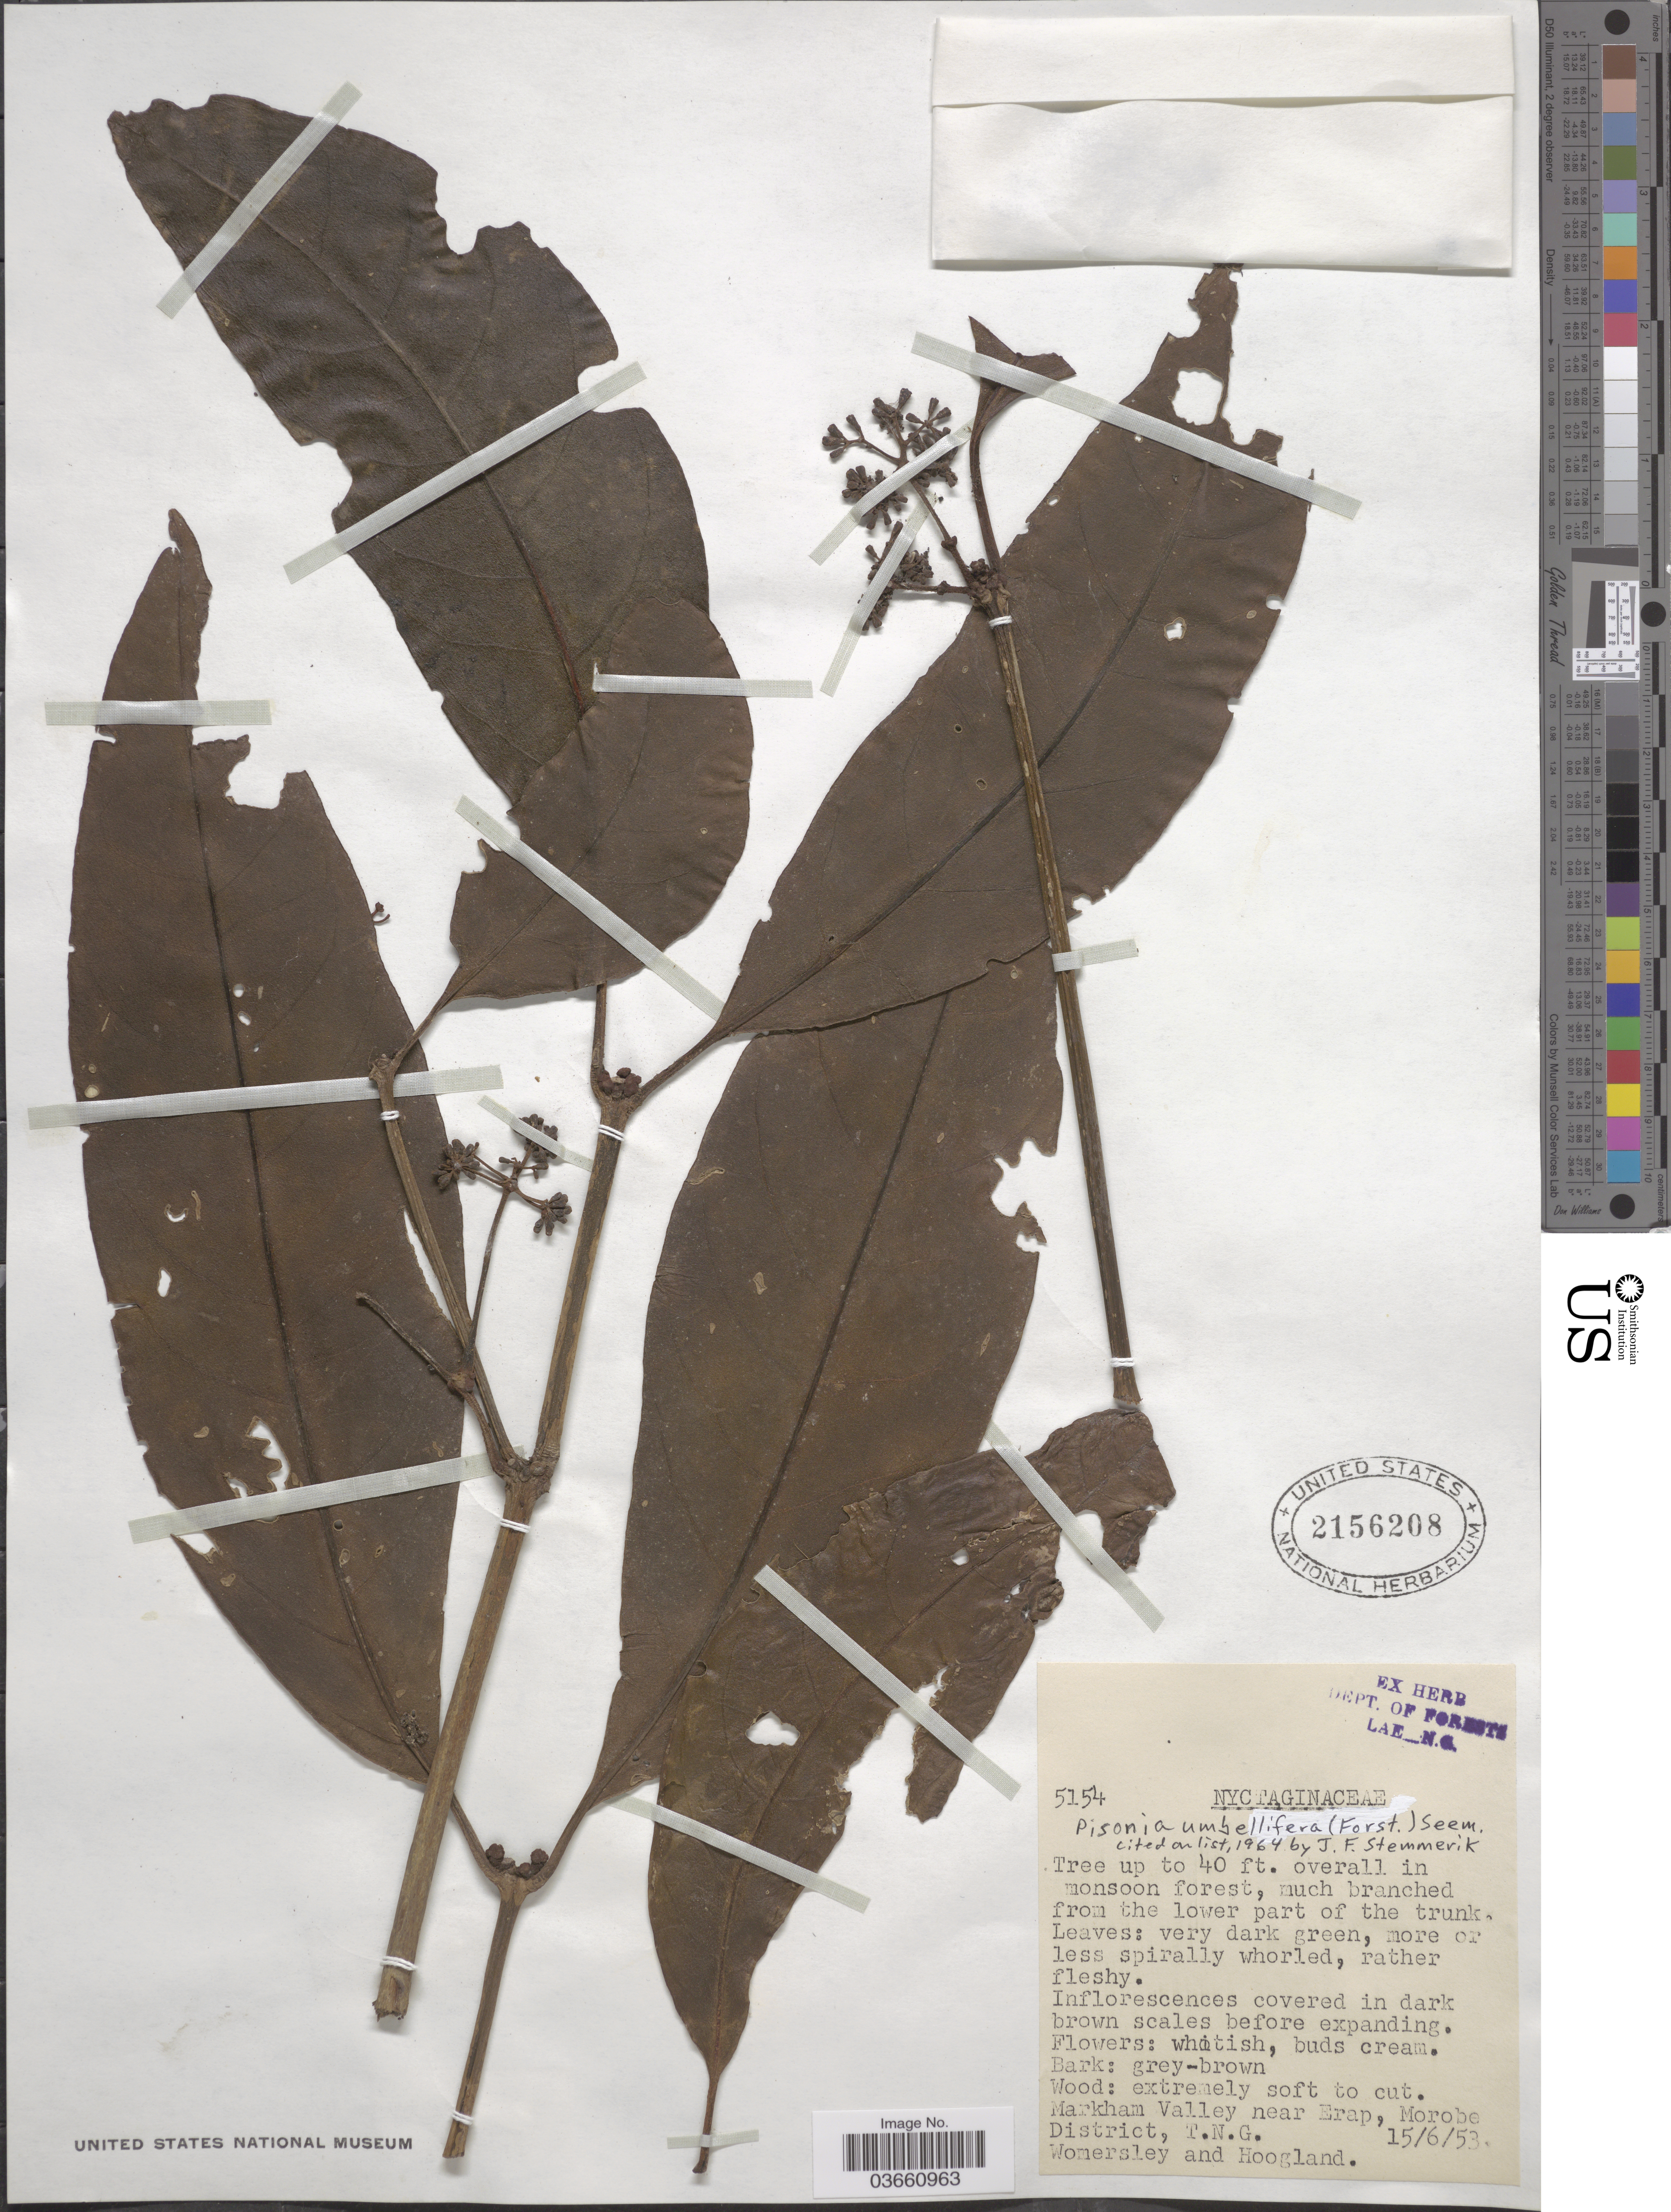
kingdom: Plantae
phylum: Tracheophyta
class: Magnoliopsida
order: Caryophyllales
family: Nyctaginaceae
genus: Ceodes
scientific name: Ceodes umbellifera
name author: J.R. Forst. & G. Forst.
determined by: Wagner, W. L., (BOT), Smithsonian Institution - National Museum of Natural History (UNITED STATES)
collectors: Womersley & Hoogland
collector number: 5154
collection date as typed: Transcribed d/m/y: 15/6/53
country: Papua New Guinea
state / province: Morobe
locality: Markham Valley near Erap, Morobe District, T.N.G.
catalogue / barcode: US 2156208